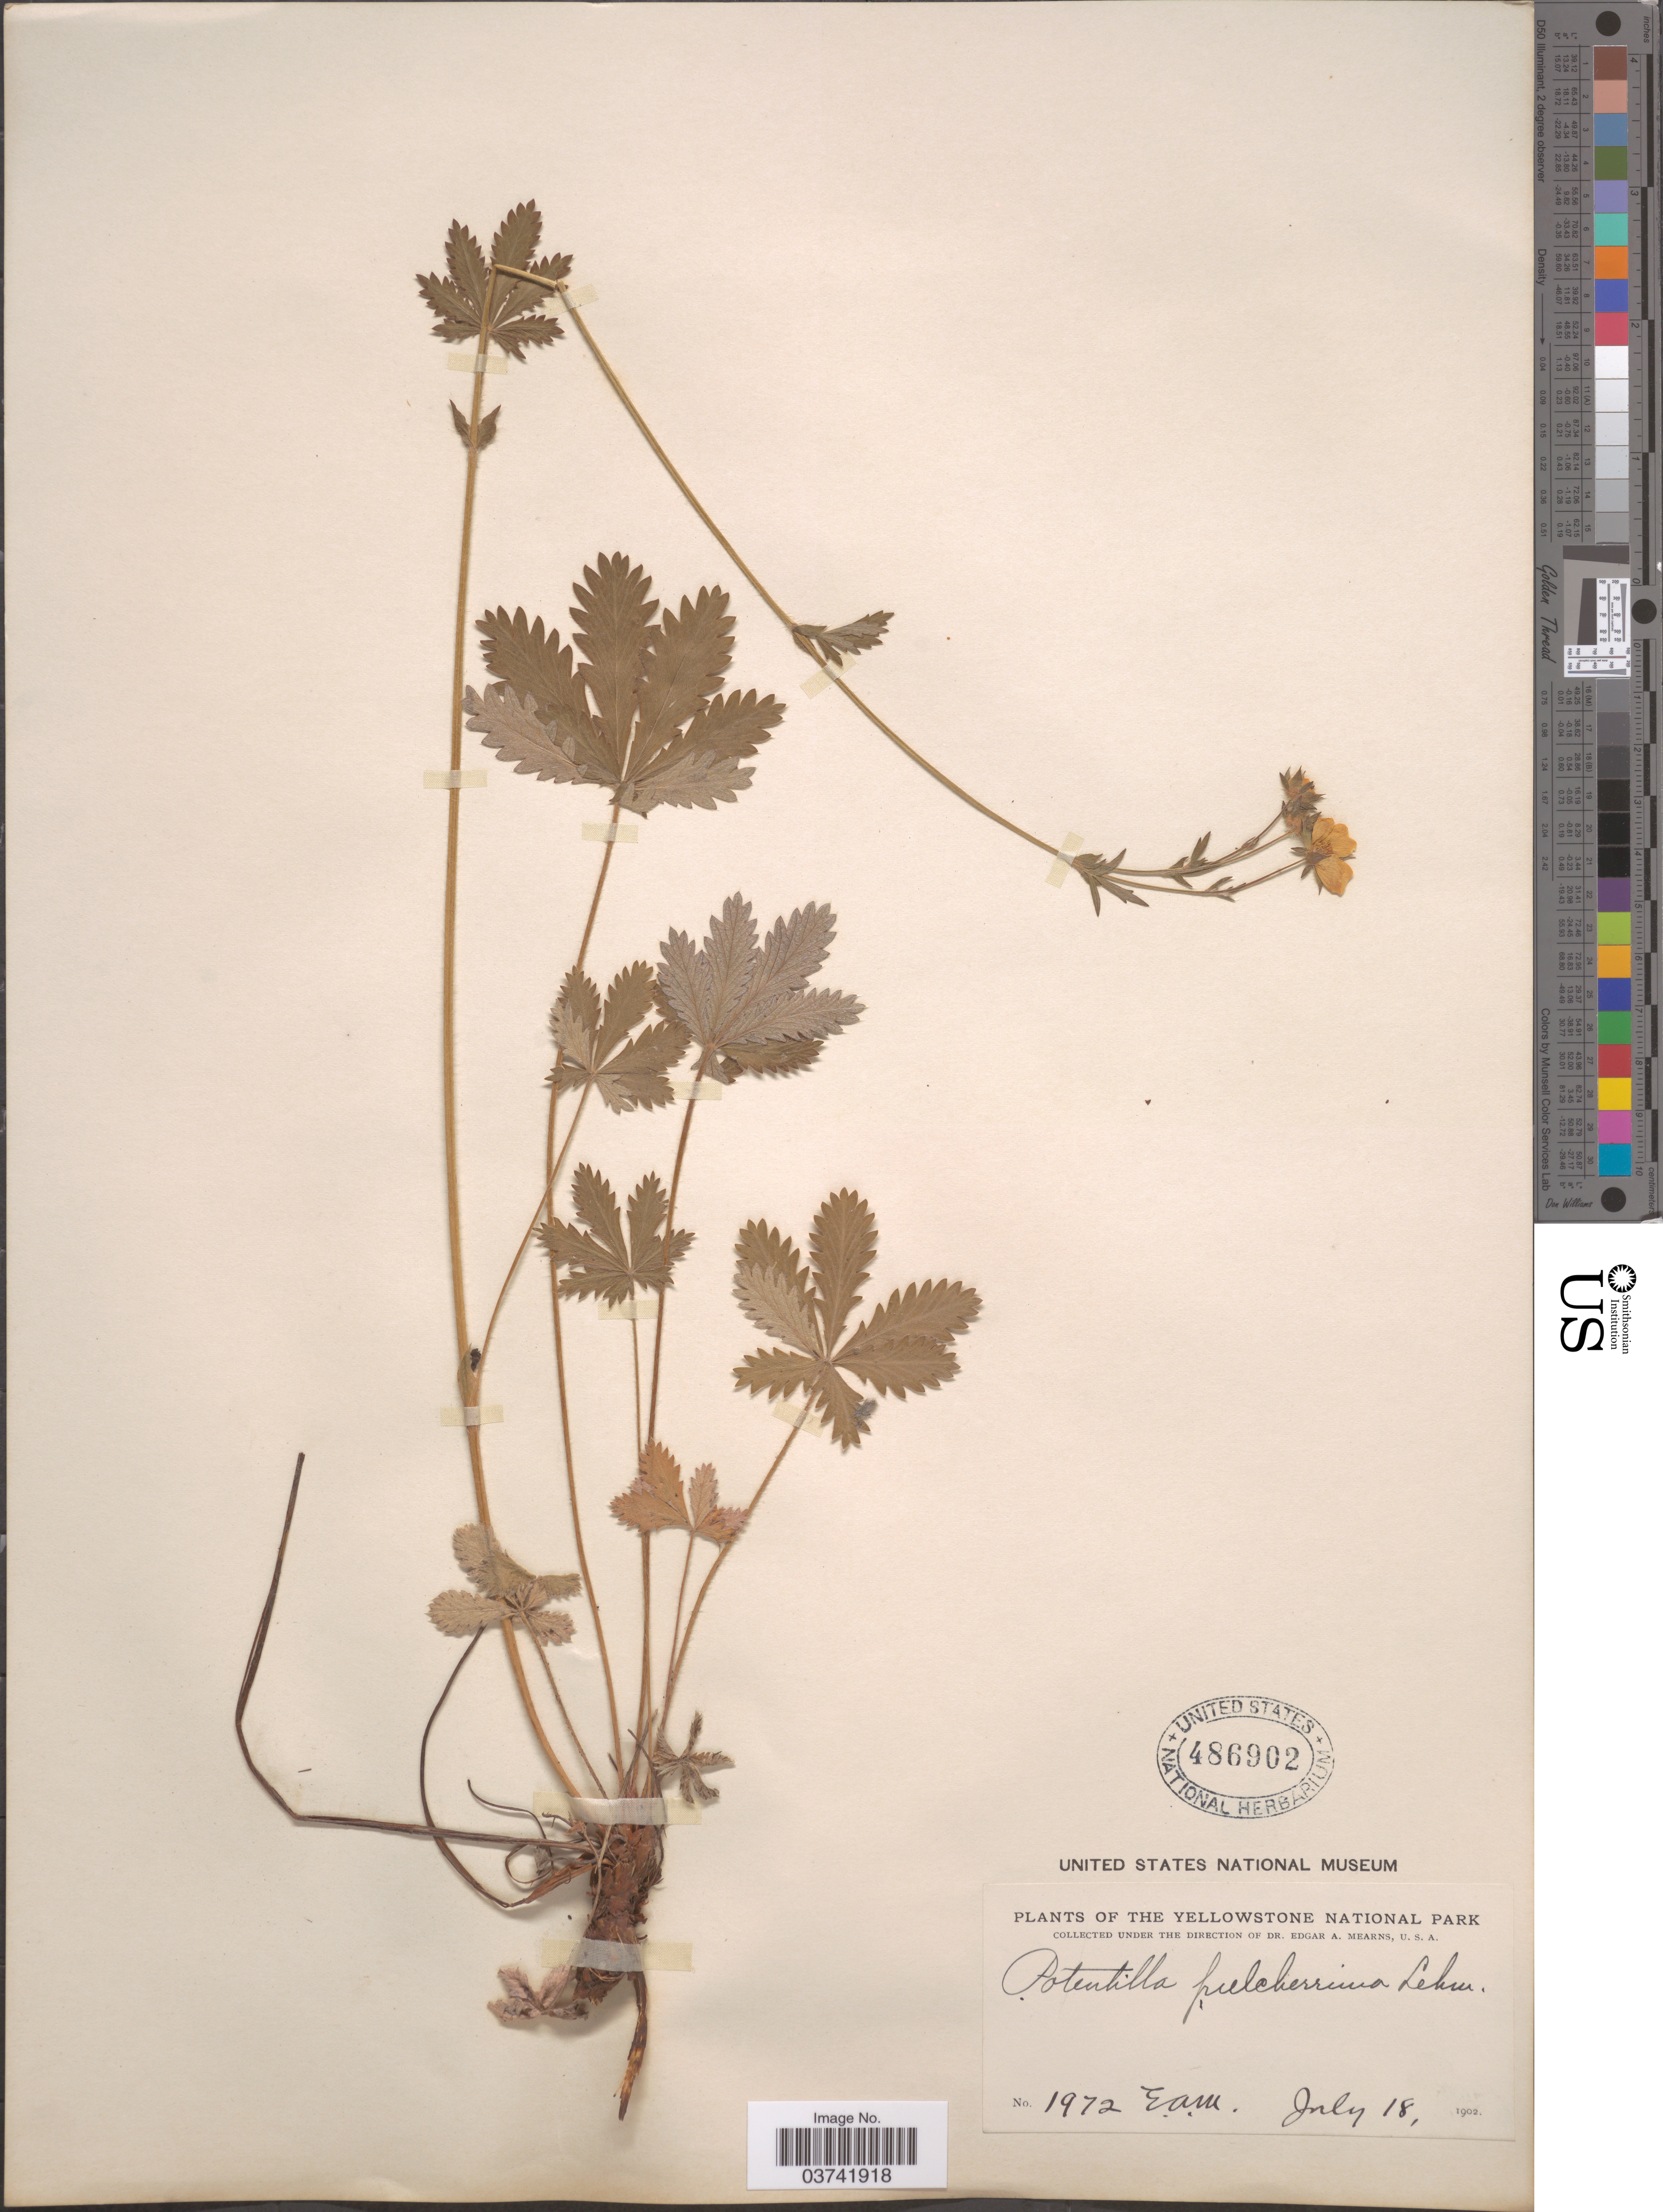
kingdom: Plantae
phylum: Tracheophyta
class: Magnoliopsida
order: Rosales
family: Rosaceae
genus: Potentilla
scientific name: Potentilla viridescens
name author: Rydb.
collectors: E. A. Mearns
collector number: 1972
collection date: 1902-07-18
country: United States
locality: Yellowstone National Park.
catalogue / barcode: US 486902